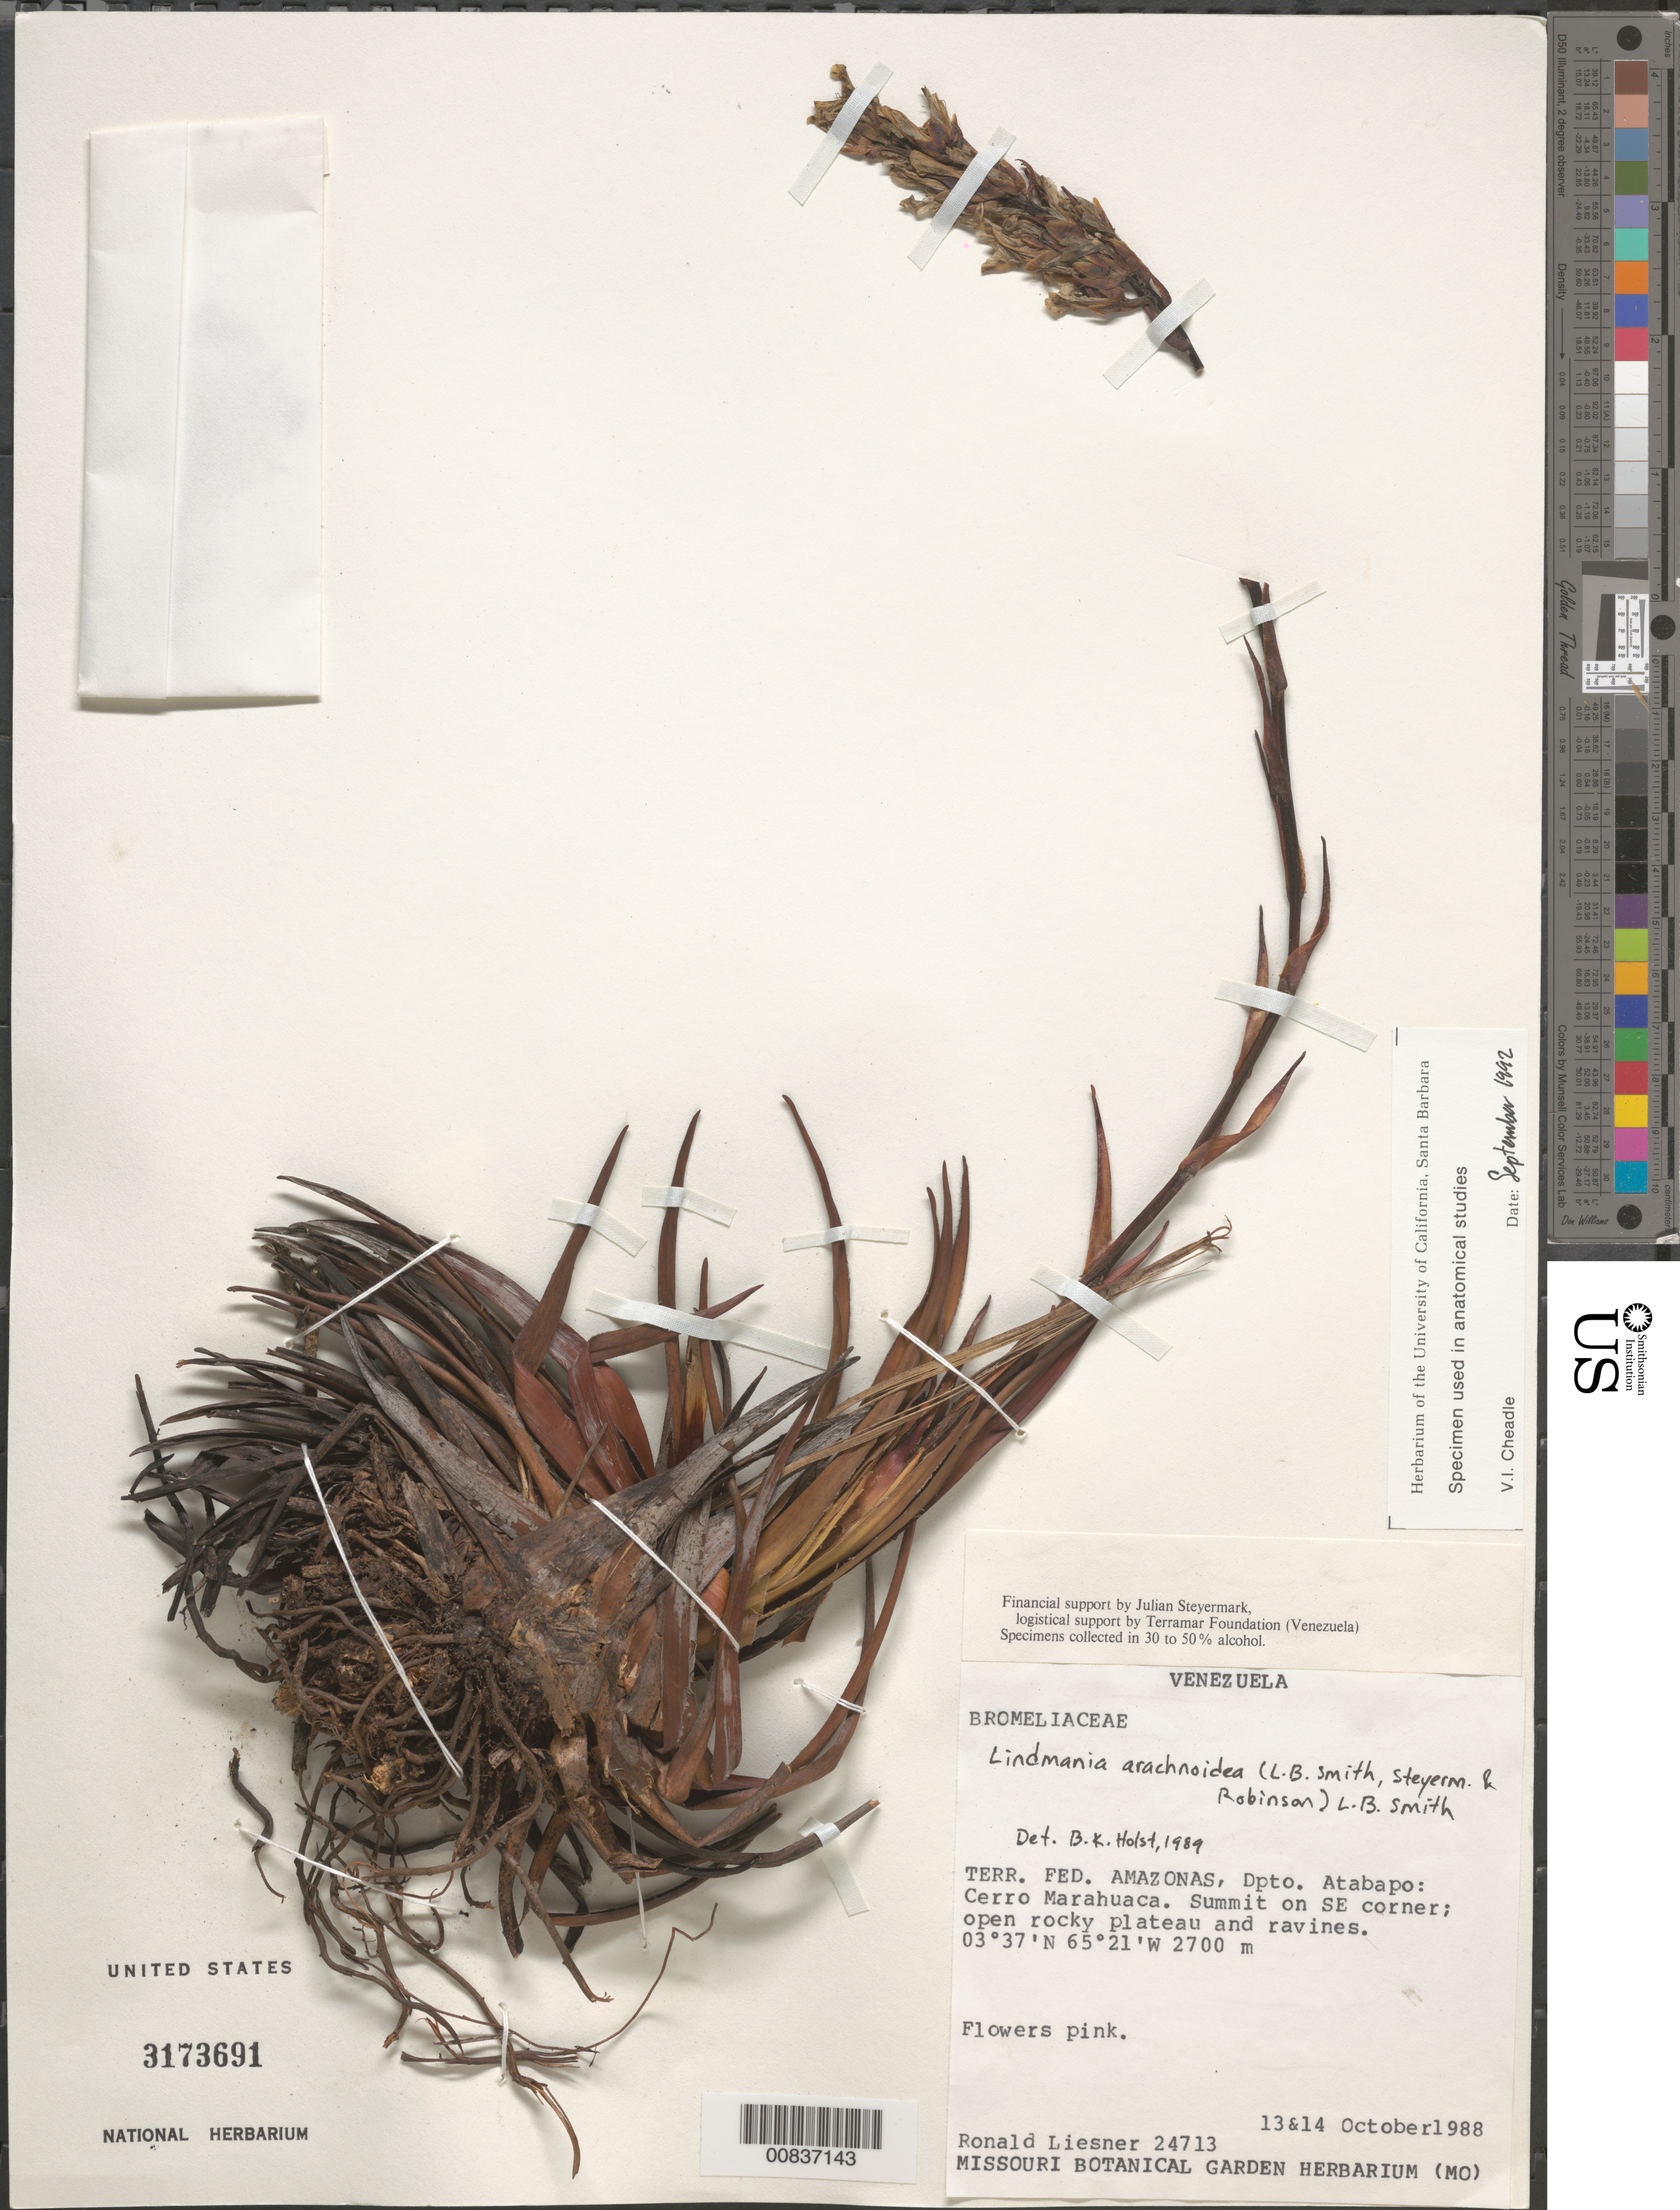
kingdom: Plantae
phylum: Tracheophyta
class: Liliopsida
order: Poales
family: Bromeliaceae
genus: Lindmania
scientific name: Lindmania arachnoidea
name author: (L.B. Sm. et al.) L.B. Sm.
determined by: Holst, Bruce K.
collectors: R. L. Liesner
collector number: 24713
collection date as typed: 13-Oct-88 to 14-Oct-88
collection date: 1988-10-13/1988-10-14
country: Venezuela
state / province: Amazonas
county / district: Atabapo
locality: Cerro Marahuaca, summit on SE corner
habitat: Open rocky plateau and ravines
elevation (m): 2700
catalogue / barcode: US 3173691